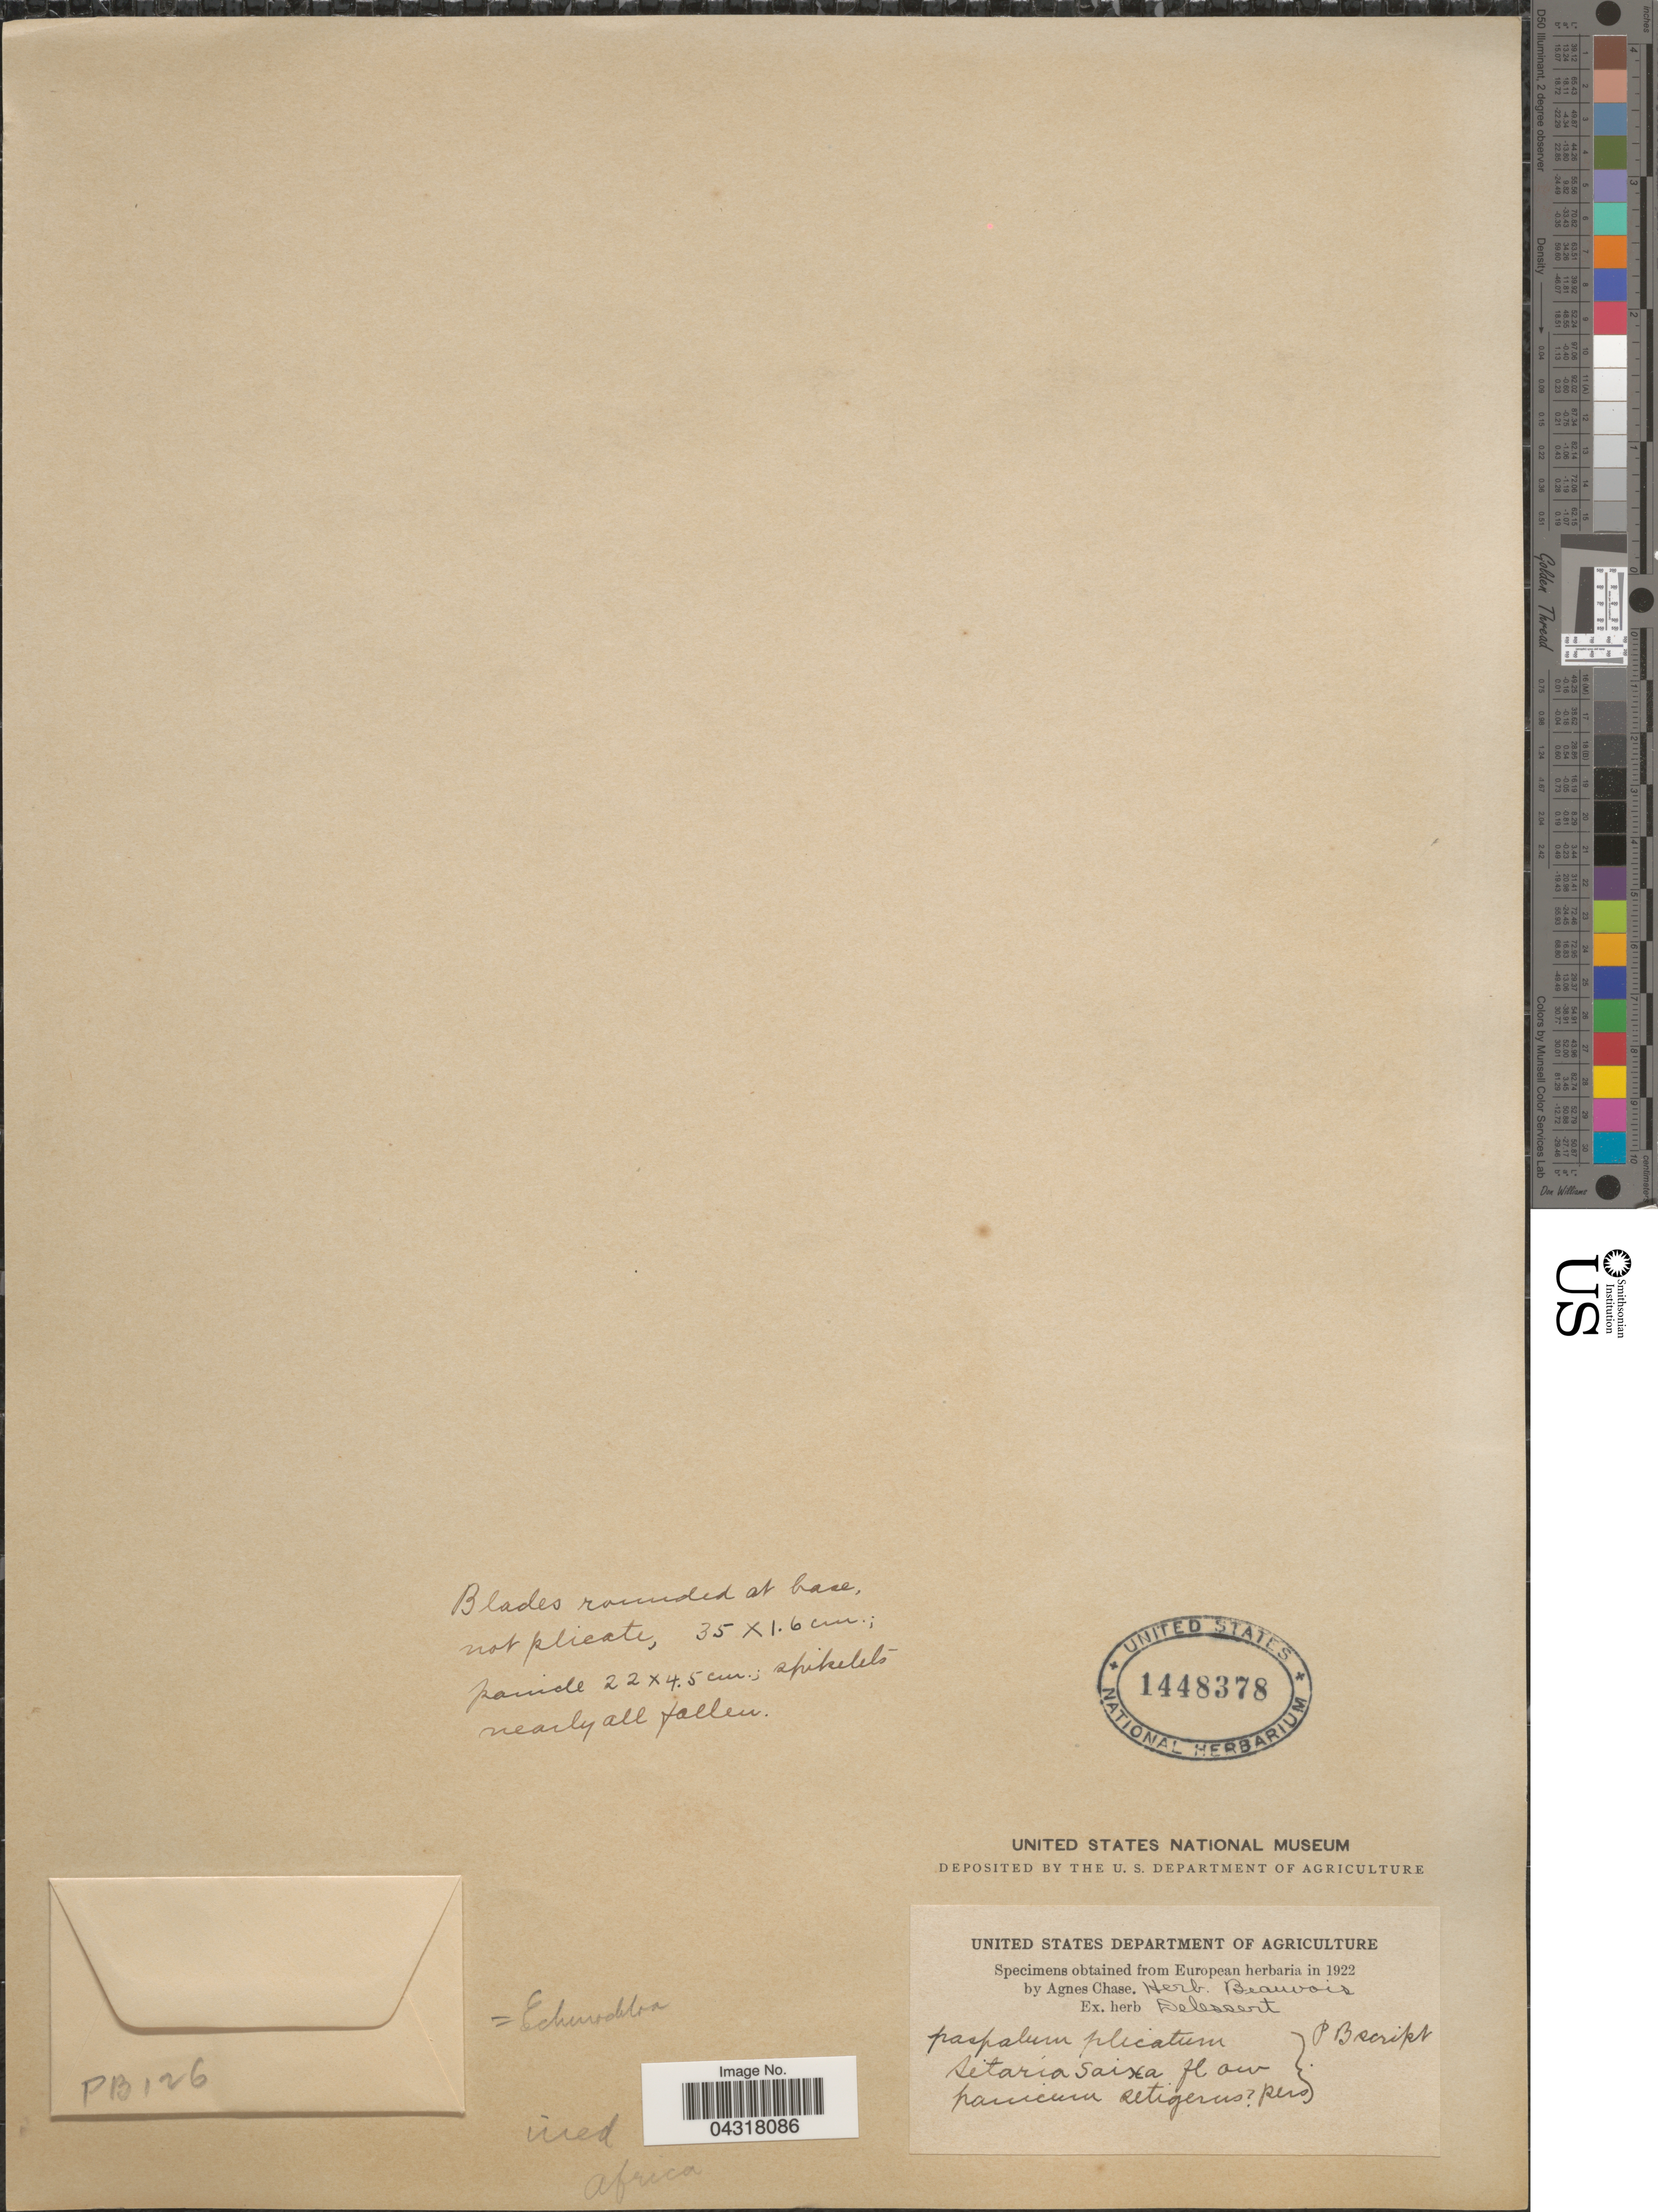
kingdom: Plantae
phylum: Tracheophyta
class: Liliopsida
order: Poales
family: Poaceae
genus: Echinochloa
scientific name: Echinochloa sp.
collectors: ex herb. Delessert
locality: Africa.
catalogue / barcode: US 1448378